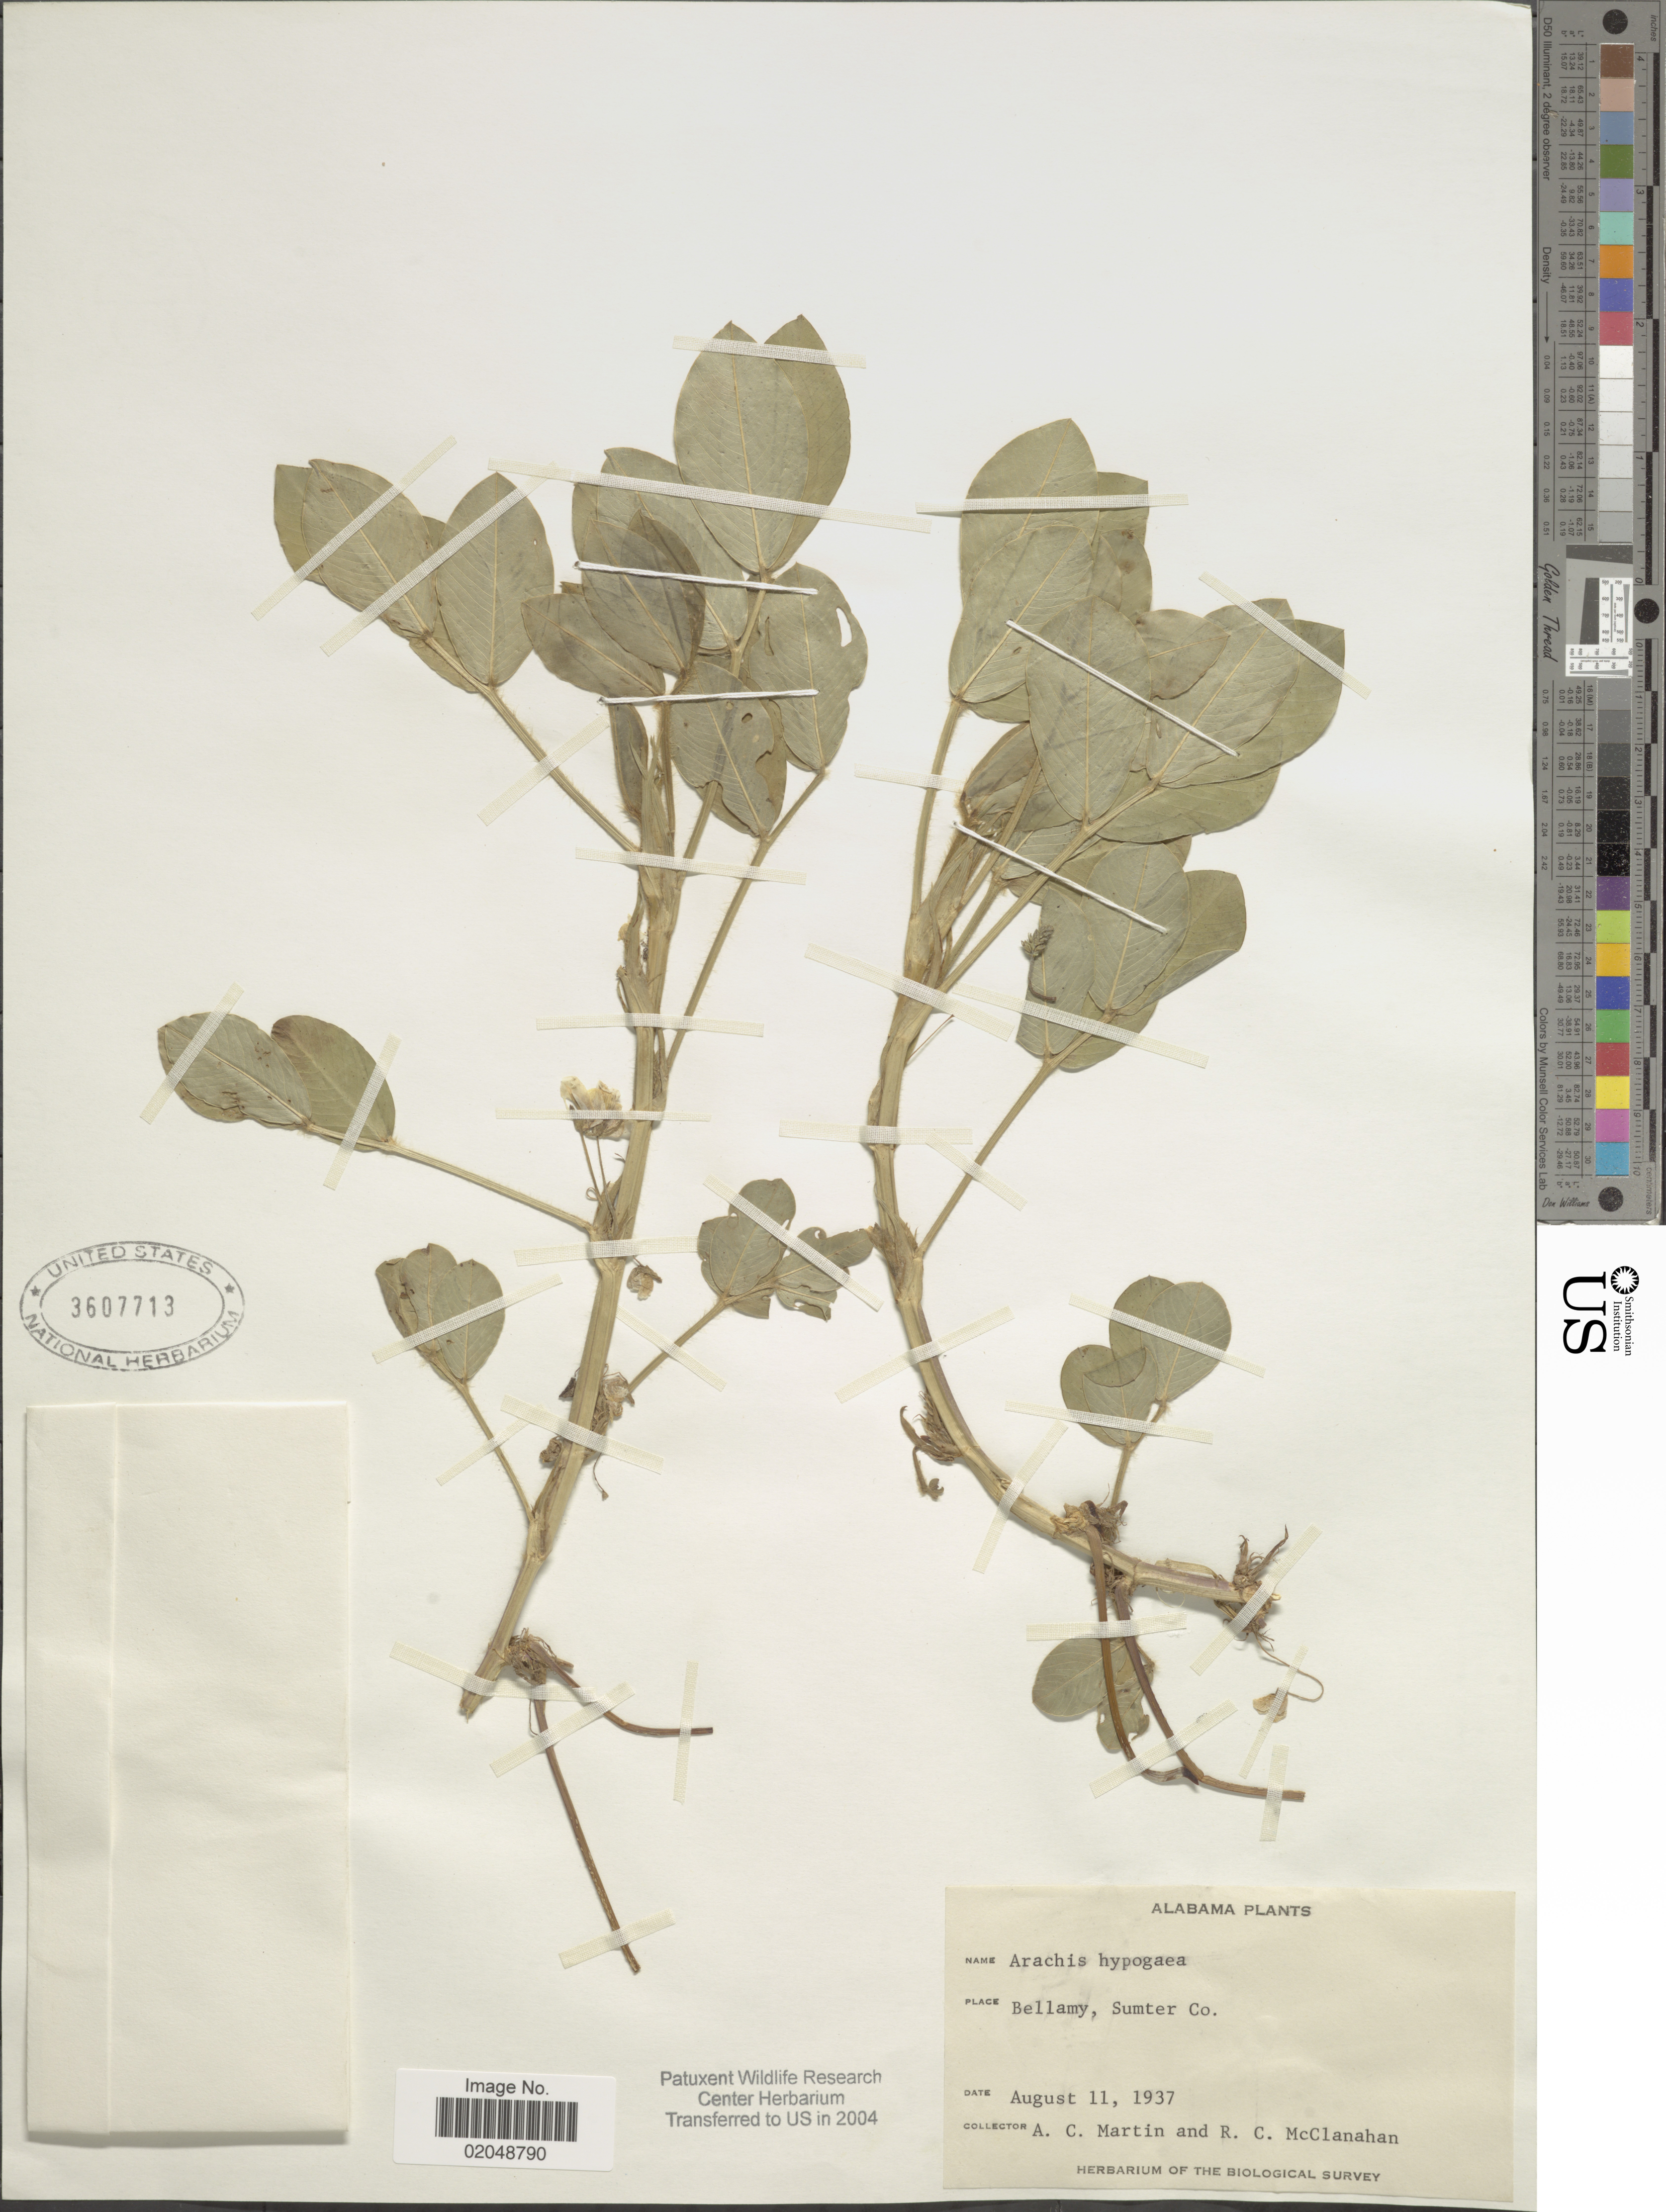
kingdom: Plantae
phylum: Tracheophyta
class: Magnoliopsida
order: Fabales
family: Fabaceae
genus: Arachis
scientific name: Arachis hypogaea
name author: L.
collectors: A. C. Martin & R. McClanahan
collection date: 1937-08-11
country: United States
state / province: Alabama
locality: Bellamy, Sumter Co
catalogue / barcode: US 3607713